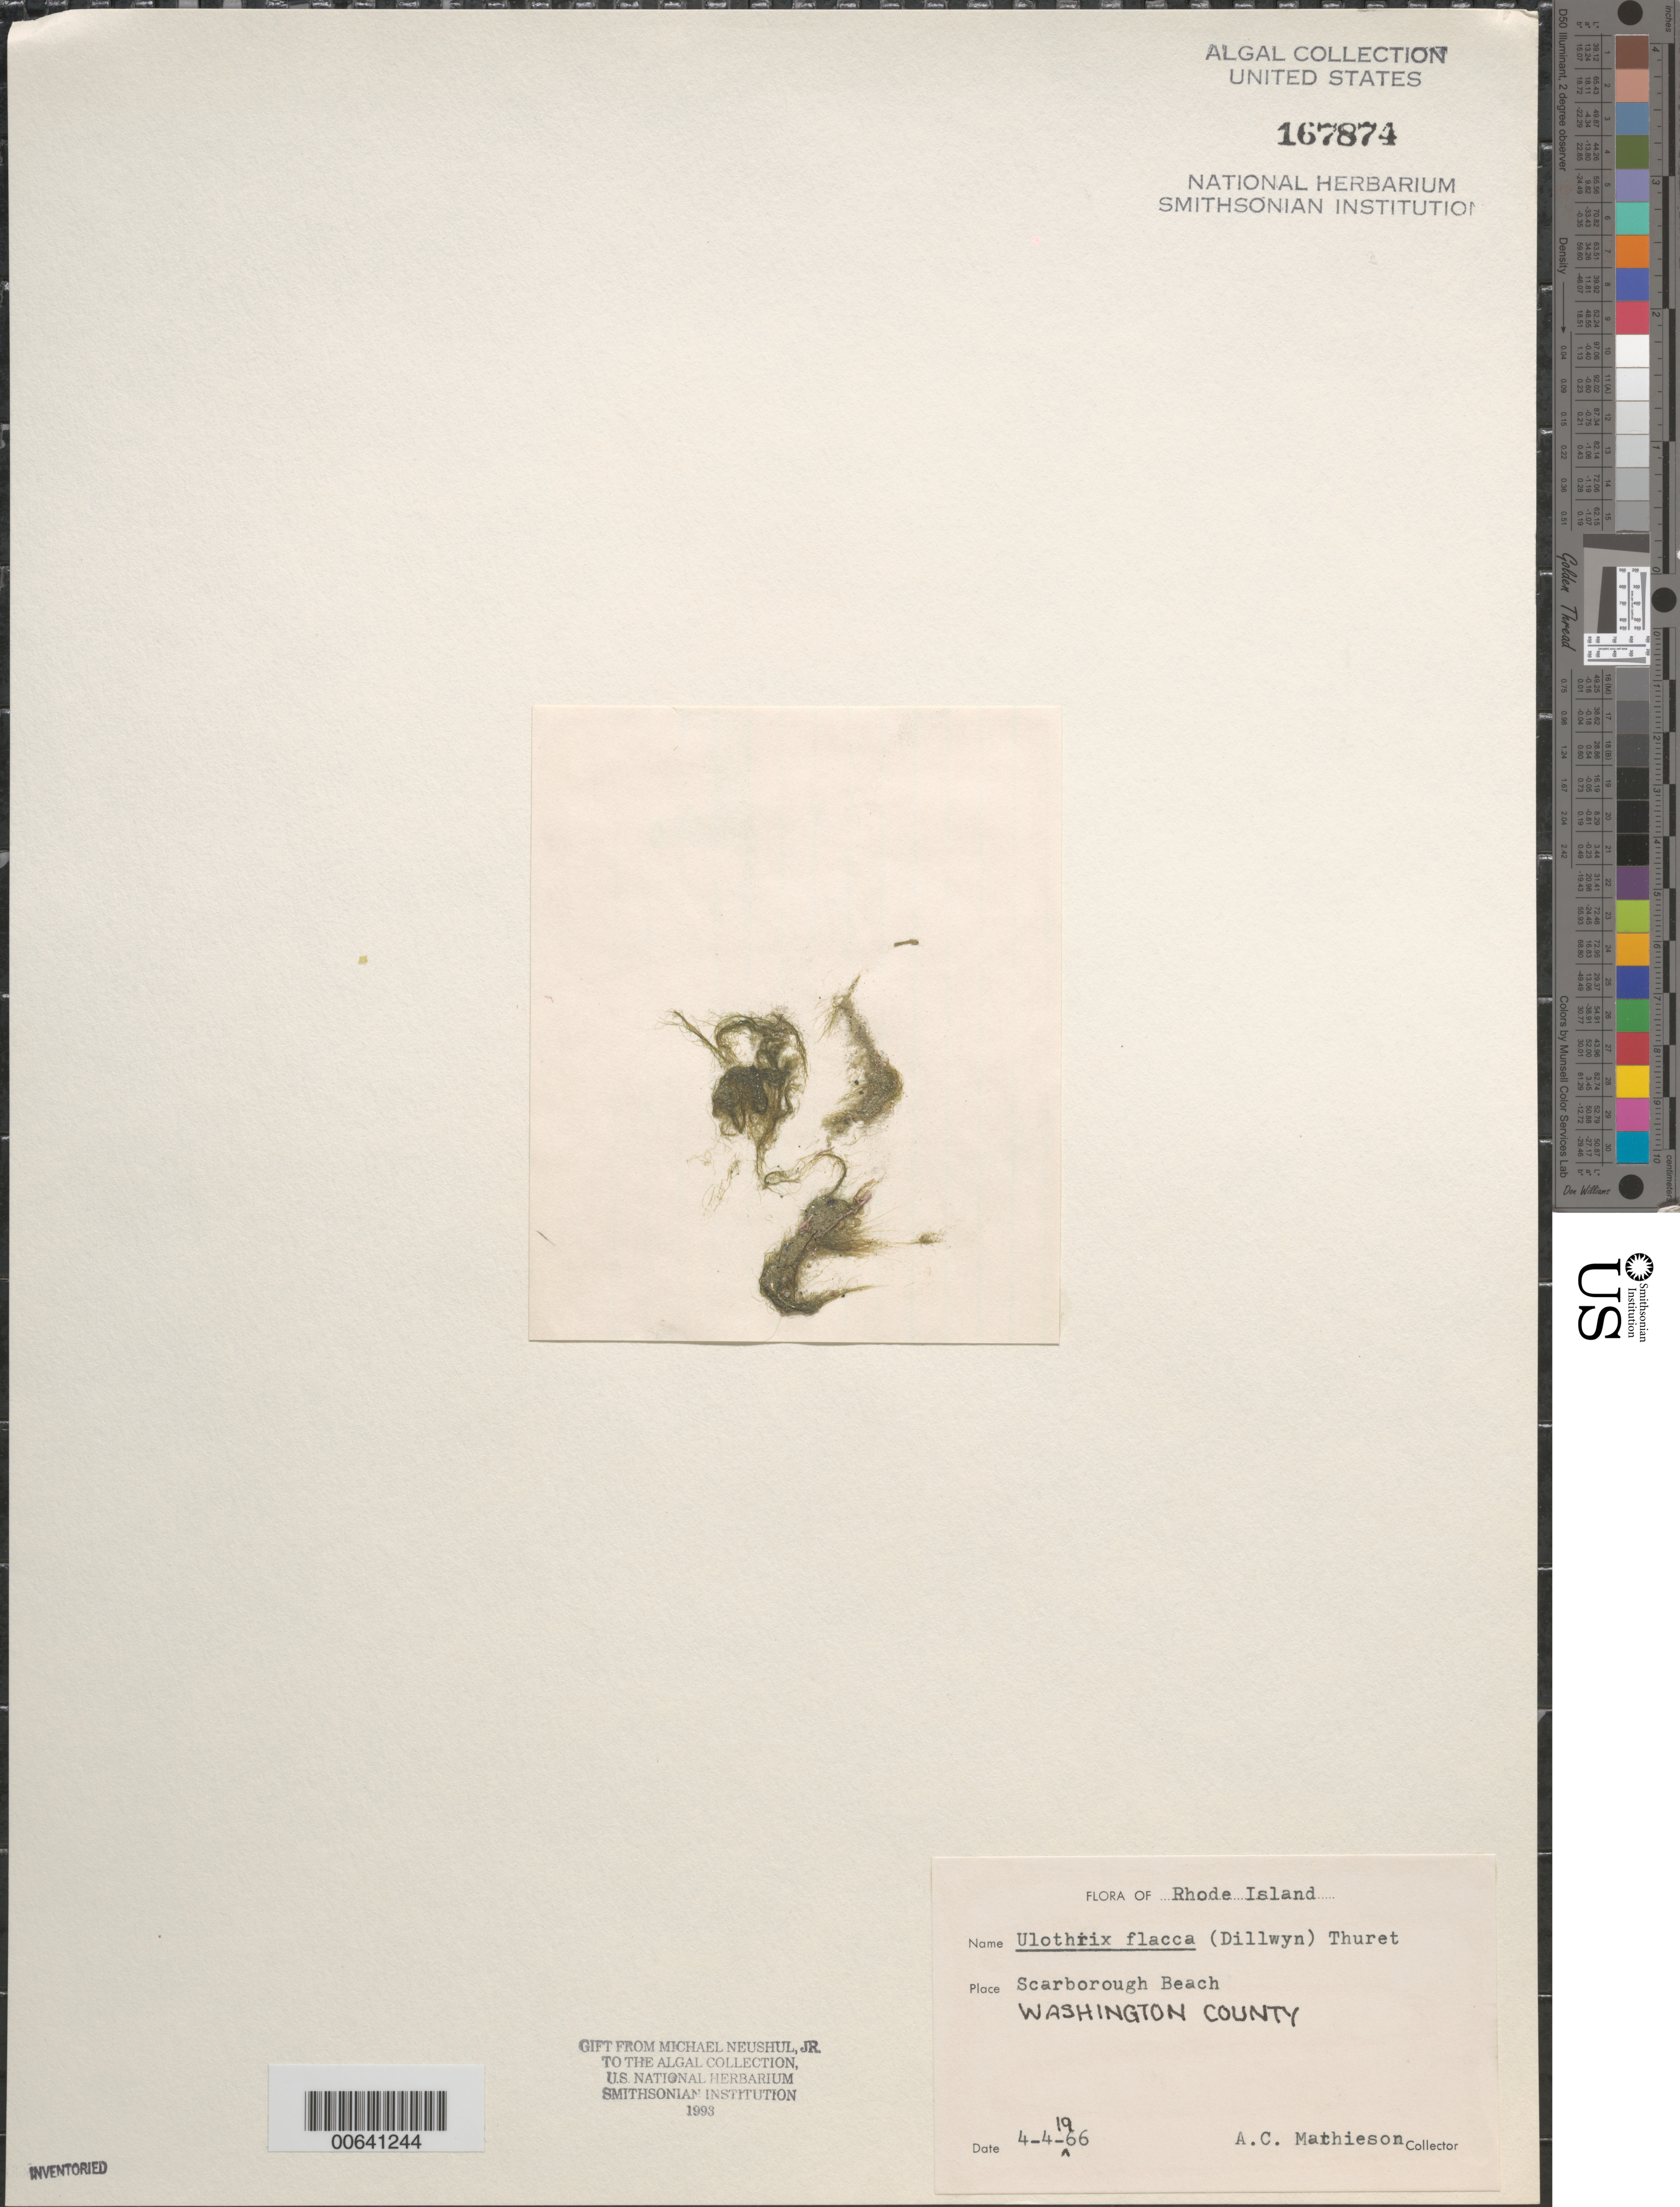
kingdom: Plantae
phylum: Chlorophyta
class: Ulvophyceae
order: Ulotrichales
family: Ulotrichaceae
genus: Ulothrix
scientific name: Ulothrix flacca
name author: (Dillwyn) Thur. in Le Jol.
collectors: A. C. Mathieson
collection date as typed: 04 Apr 1966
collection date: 1966-04-04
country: United States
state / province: Rhode Island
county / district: Washington County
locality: Scarborough Beach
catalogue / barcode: US 167874